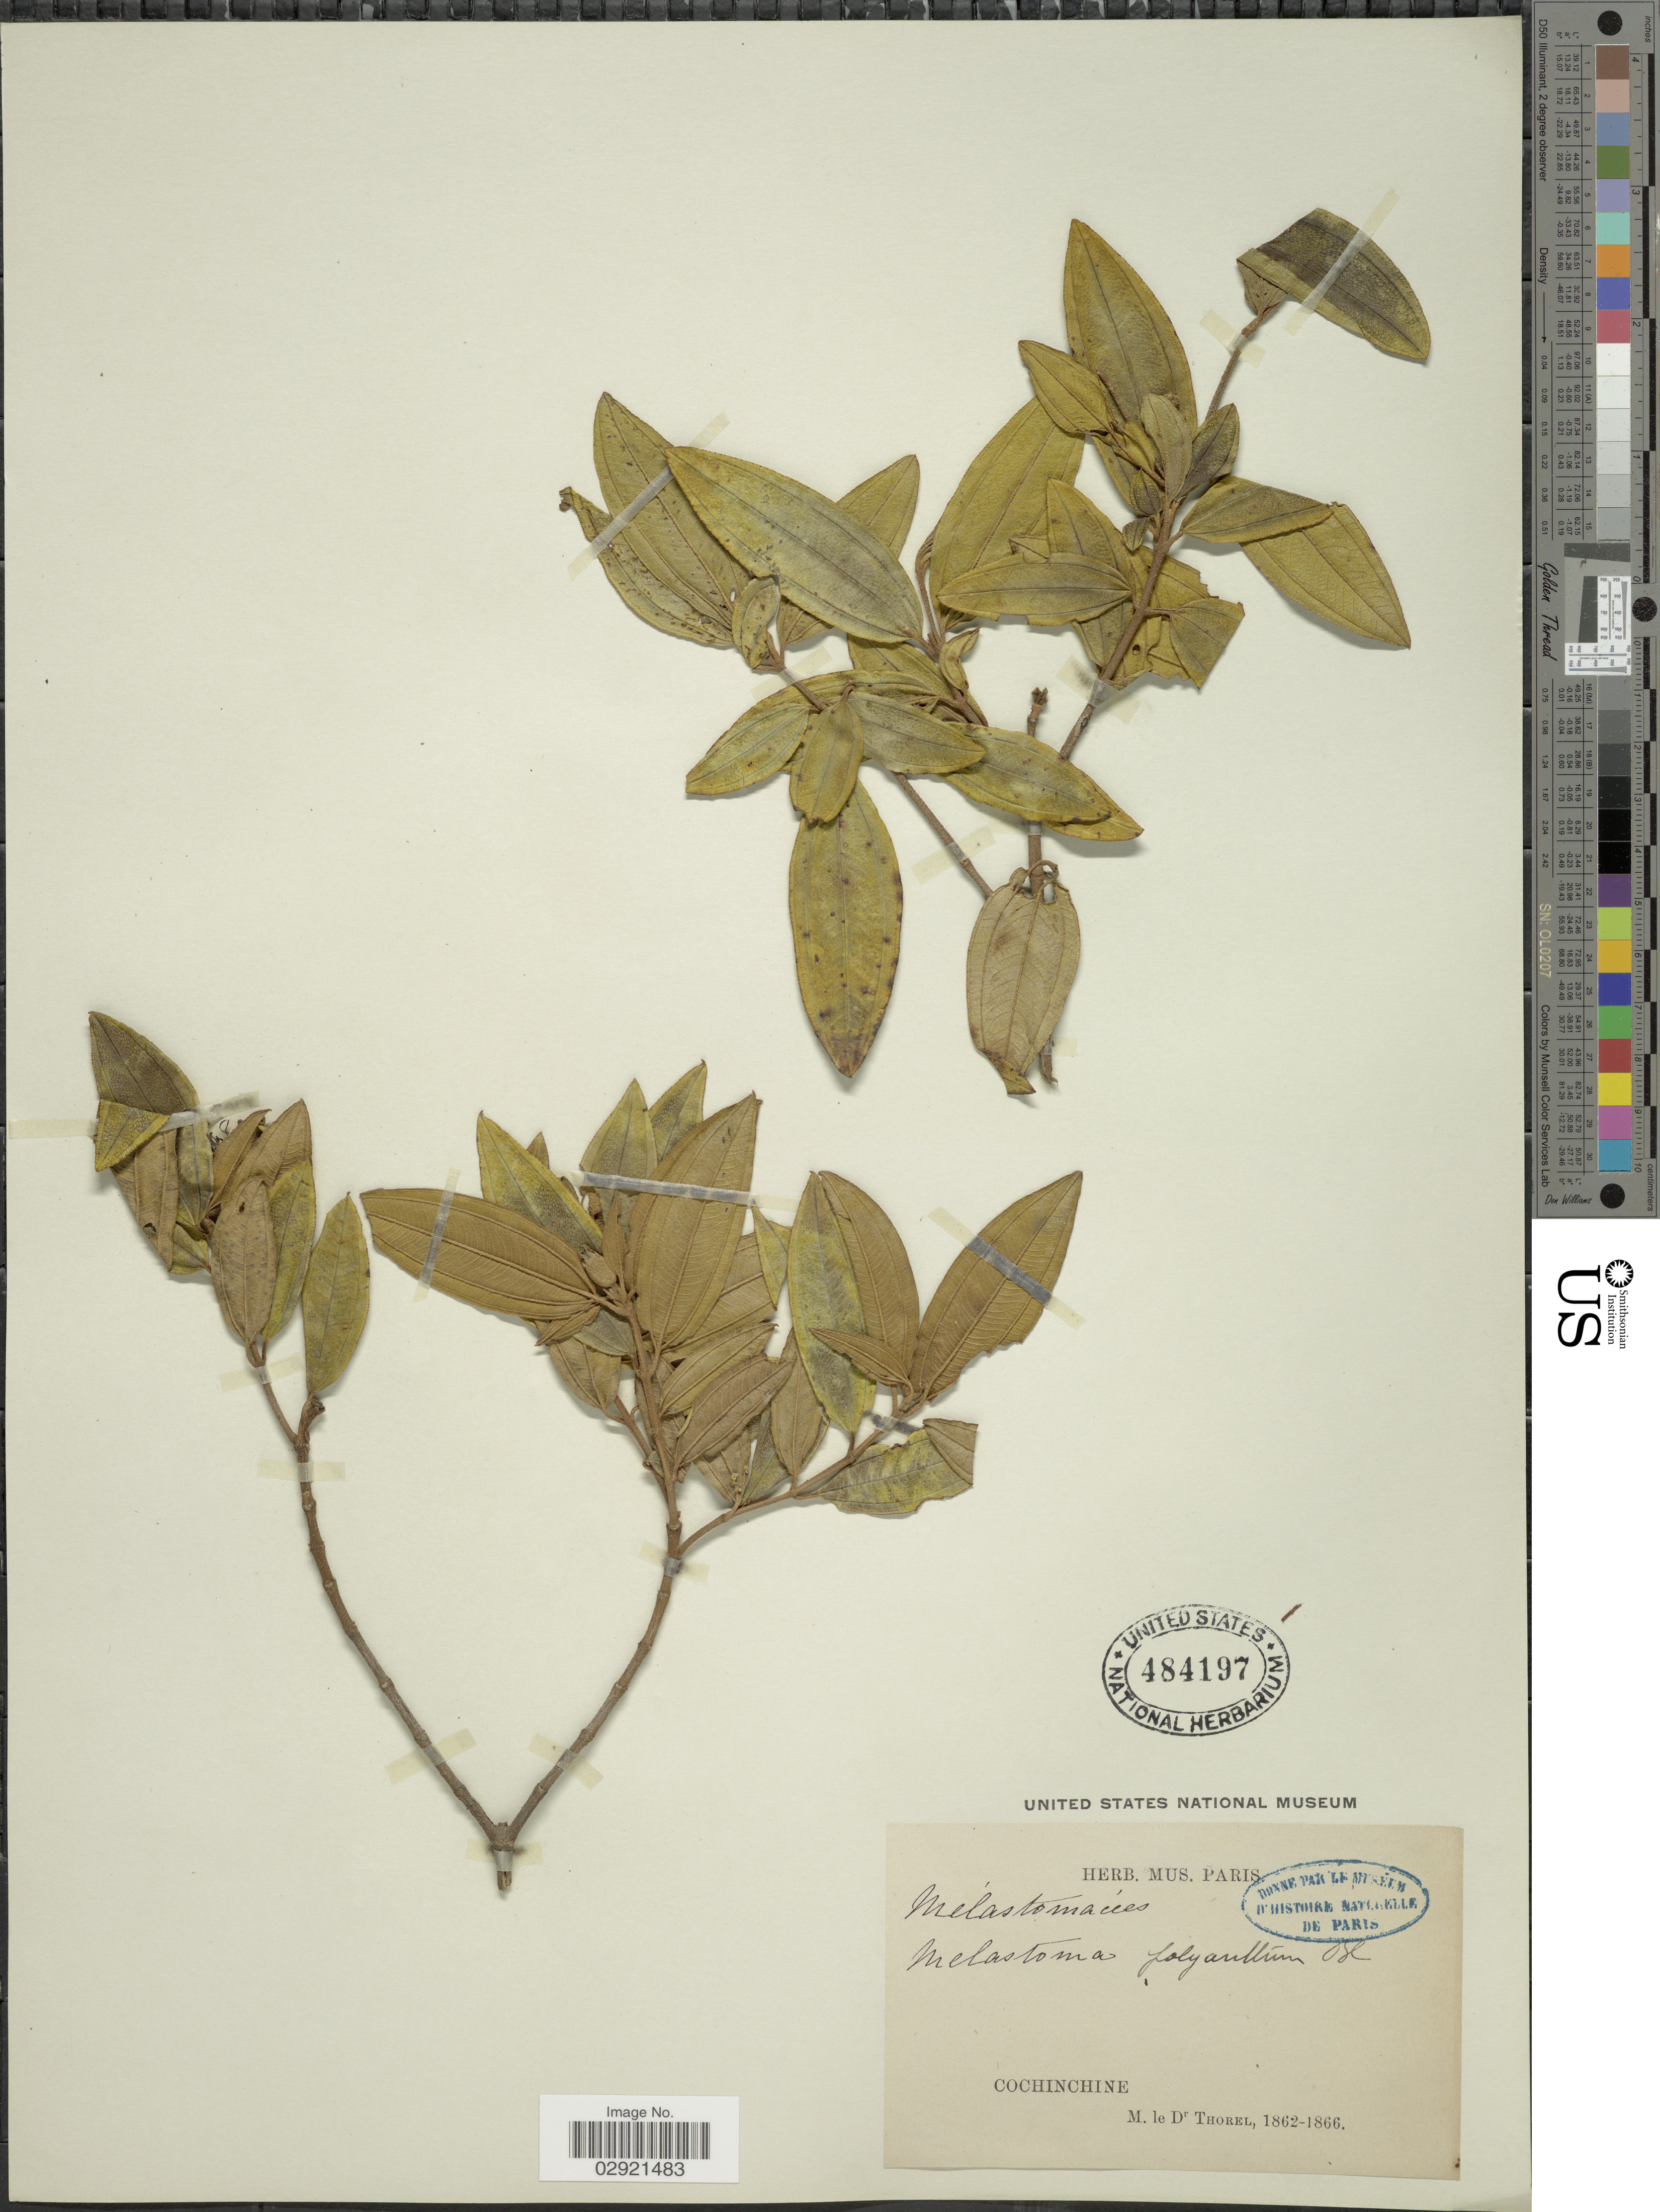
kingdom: Plantae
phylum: Tracheophyta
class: Magnoliopsida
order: Myrtales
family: Melastomataceae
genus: Melastoma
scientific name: Melastoma malabathricum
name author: L.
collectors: Thorel, M. "M. [=Monsieur] Thorel" DO NOT USE (error for C. Thorel)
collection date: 1862/1866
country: Vietnam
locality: Cochinchina.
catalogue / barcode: US 484197